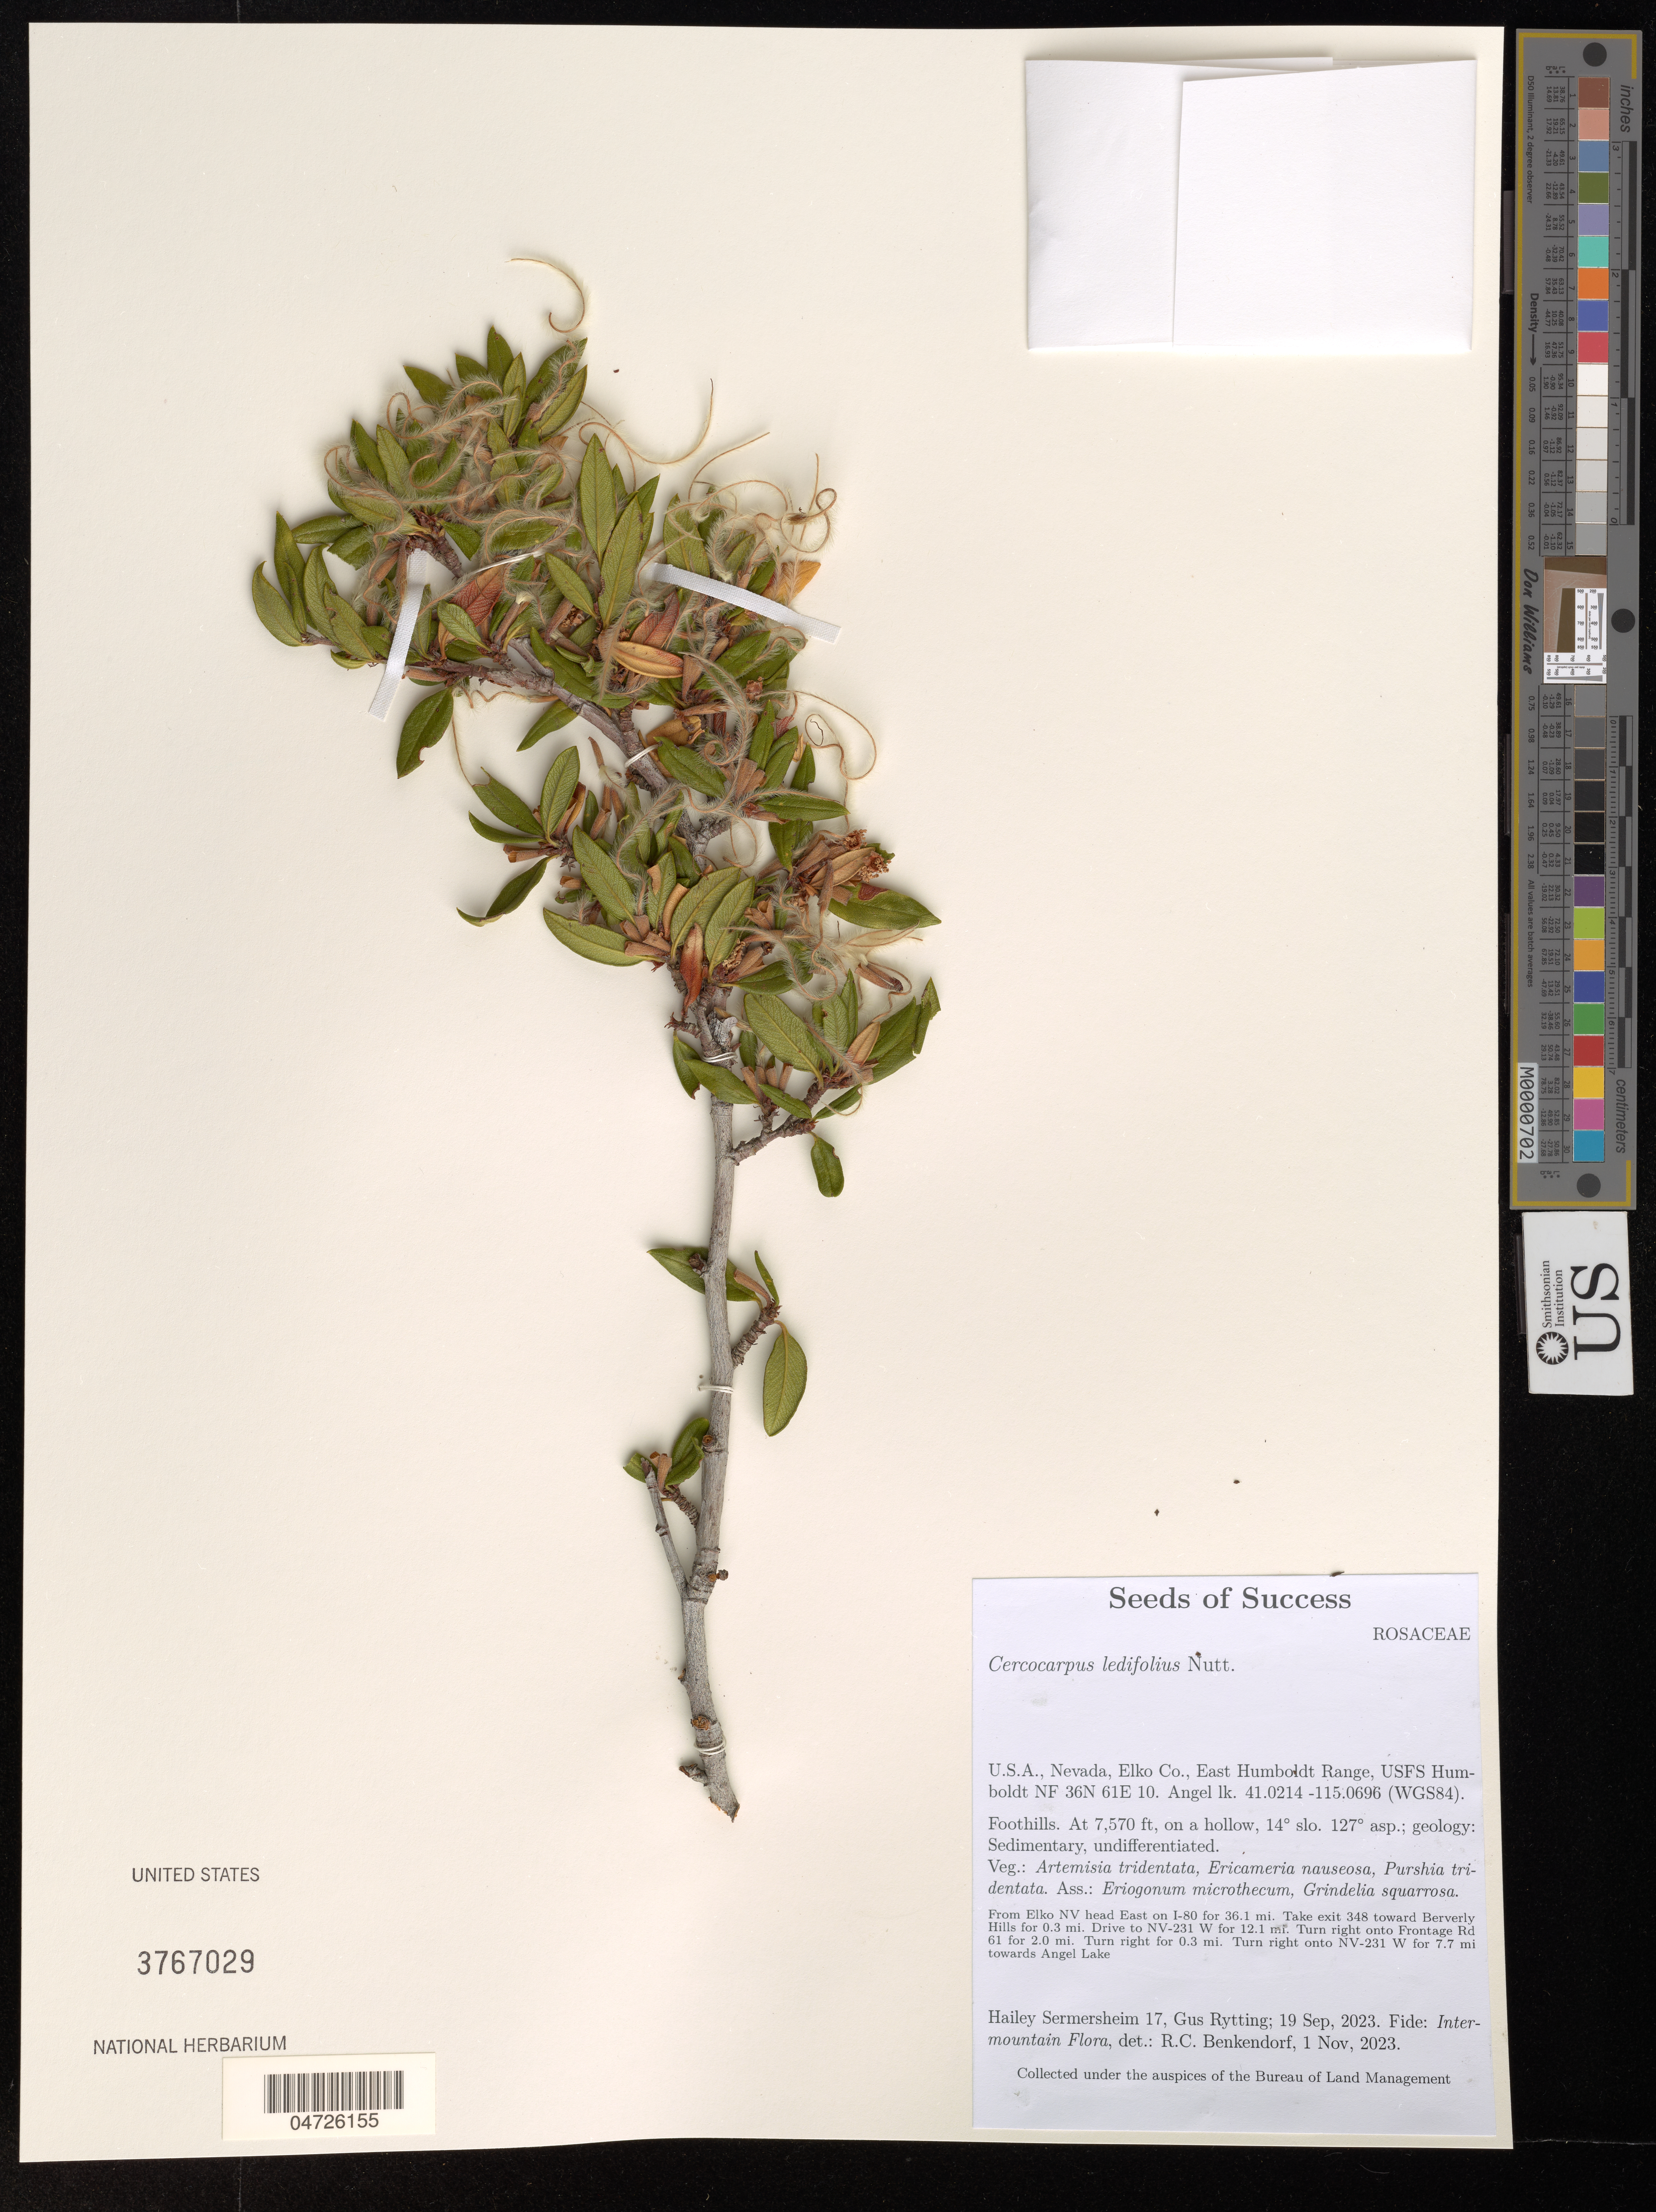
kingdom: Plantae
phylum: Tracheophyta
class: Magnoliopsida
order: Rosales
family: Rosaceae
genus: Cercocarpus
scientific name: Cercocarpus ledifolius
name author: Nutt.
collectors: H. Sermersheim & G. Rytting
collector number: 17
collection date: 2023-09-19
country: United States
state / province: Nevada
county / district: Elko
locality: Elko Co., East Humboldt Range, USFS Humboldt NF 36N 61E 10. Angel lk. (WGS84). From Elko NV head East on I-80 for 36.1 mi. Take exit 348 toward Berverly Hills for 0.3 mi. Drive to NV-231 W for 12.1 mi. Turn right onto Frontage Rd 61 for 2.0 mi. Turn right for 0.3 mi. Turn right onto NV-231 W for 7.7 mi towards Angel Lake.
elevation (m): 2307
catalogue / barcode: US 3767029